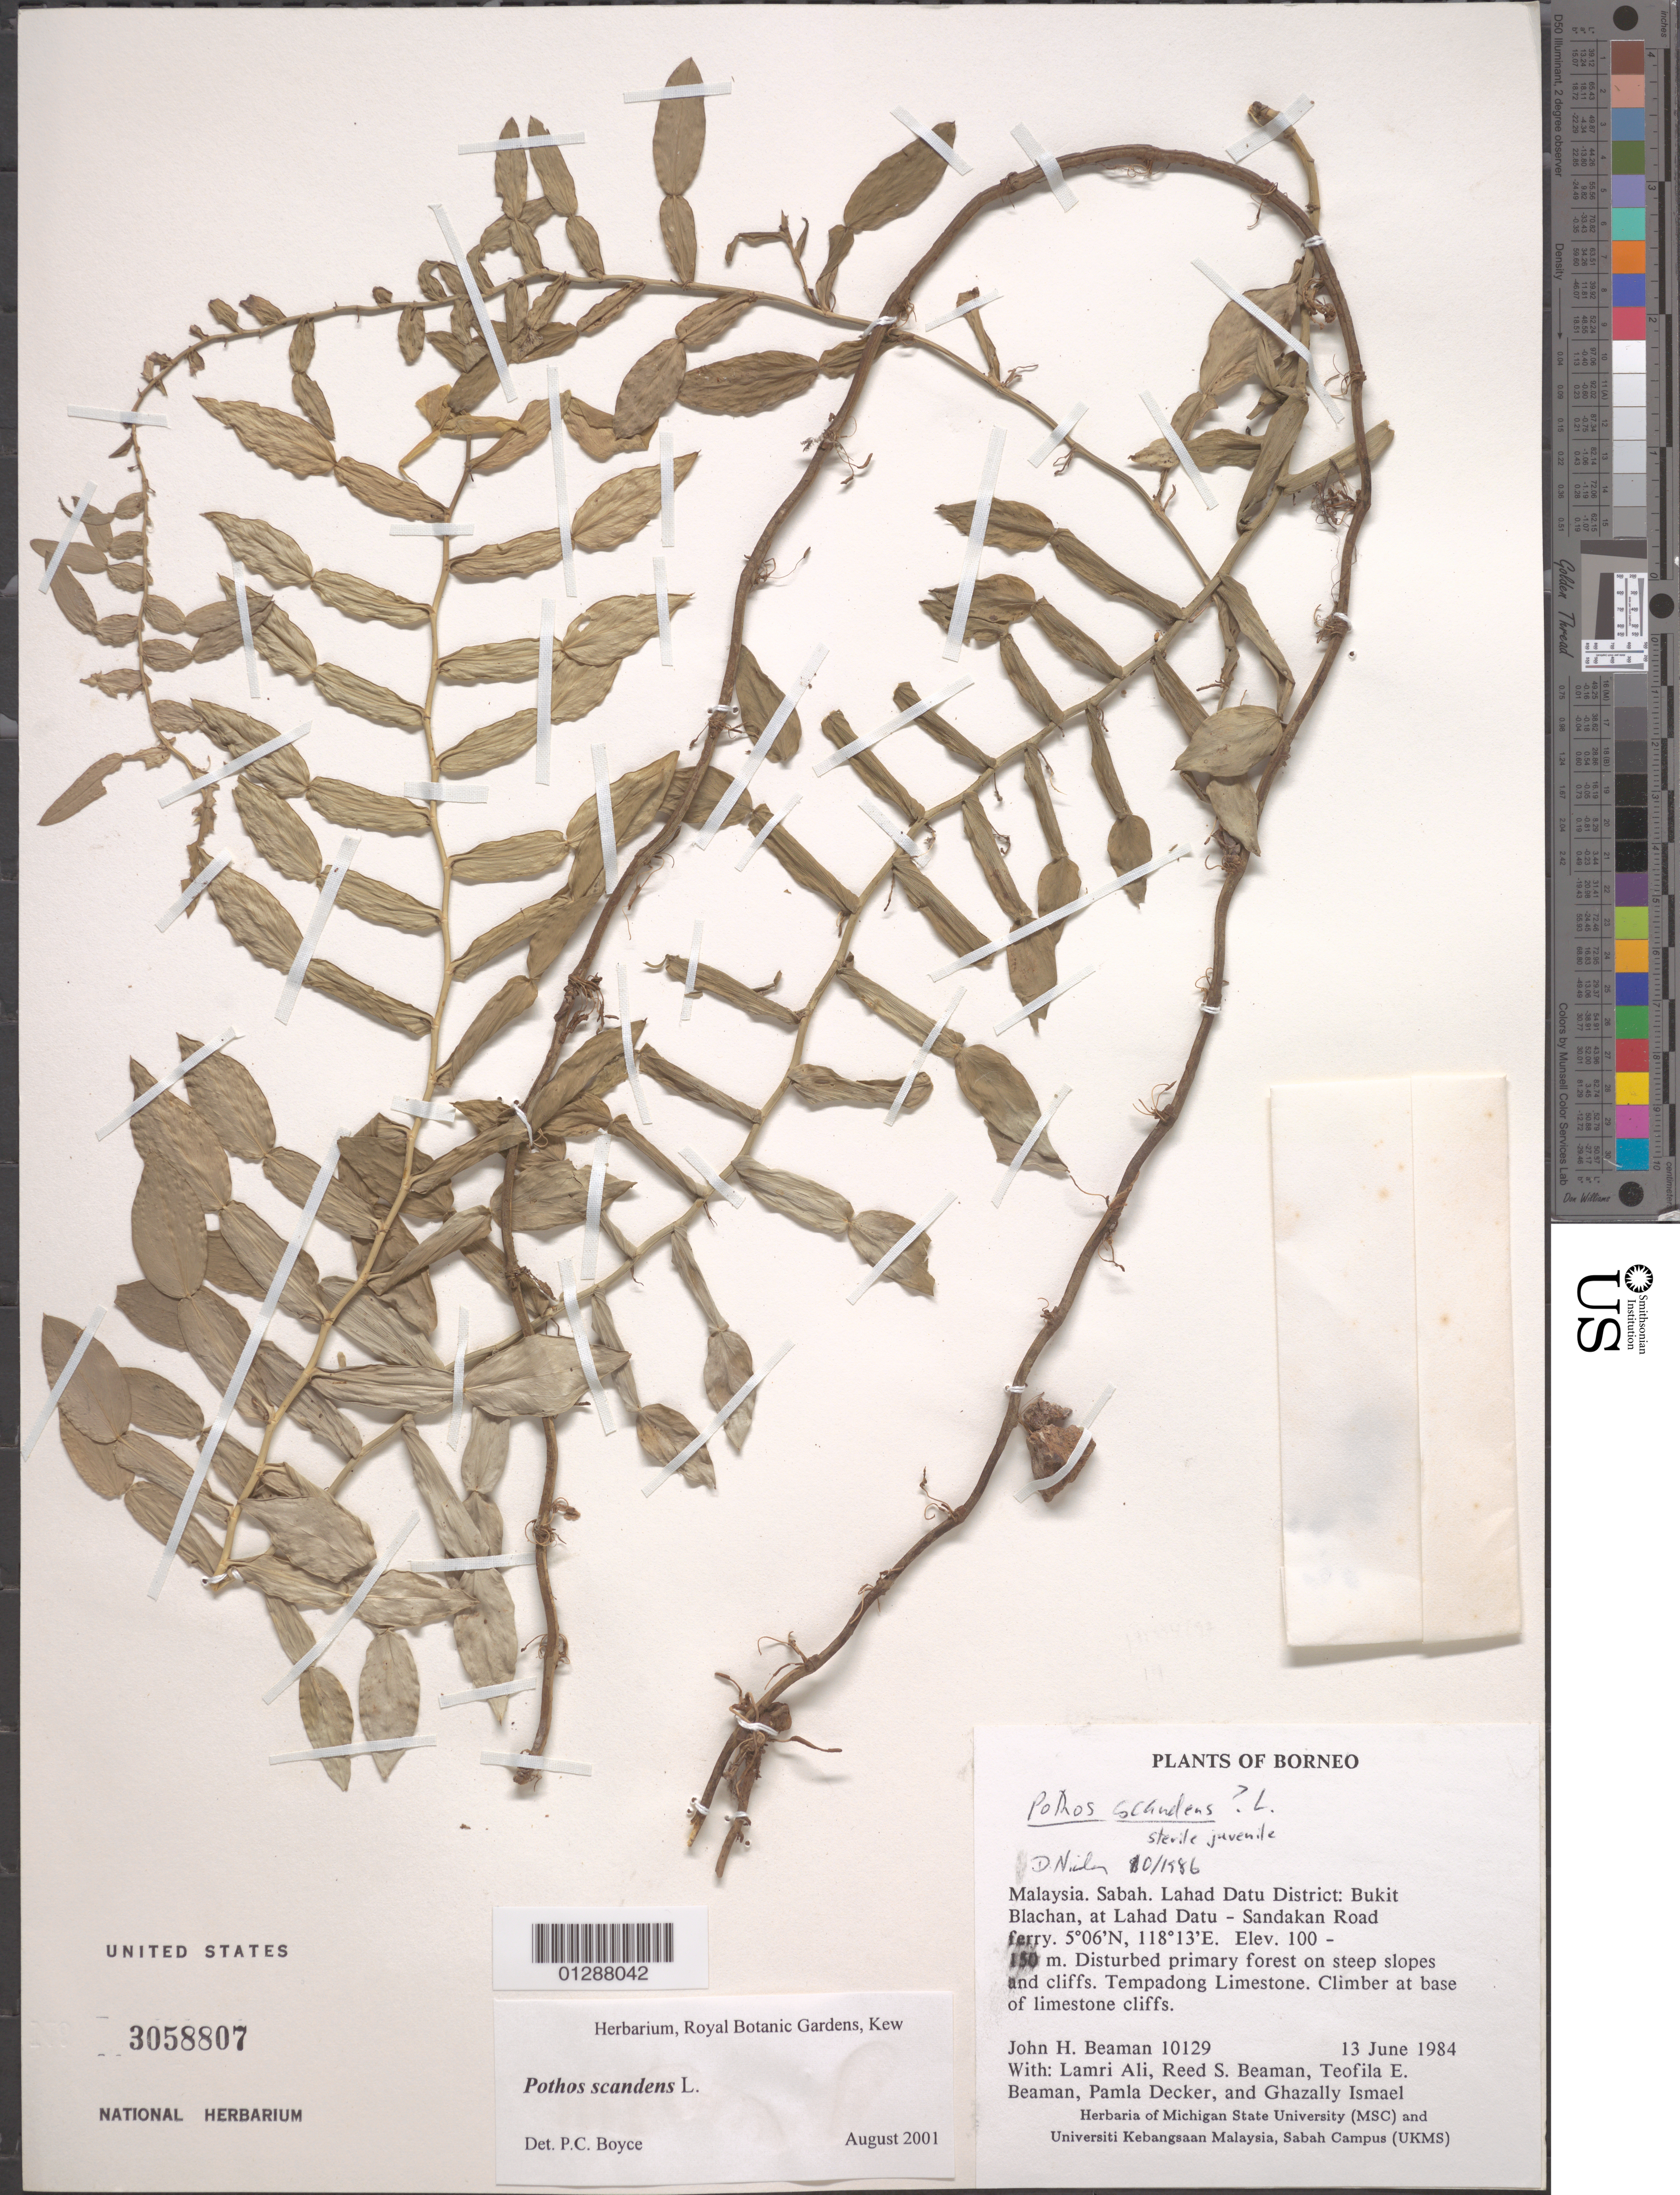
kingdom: Plantae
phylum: Tracheophyta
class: Liliopsida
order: Alismatales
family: Araceae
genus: Pothos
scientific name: Pothos scandens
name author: L.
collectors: J. H. Beaman, L. Ali, R. S. Beaman, T. E. Beaman & et al.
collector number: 10129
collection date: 1984-06-13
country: Malaysia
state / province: Sabah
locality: Borneo. Lahad Datu District: Bukit Blachan, at Lahad Datu- Sandakan Road ferry.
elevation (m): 100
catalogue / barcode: US 3058807